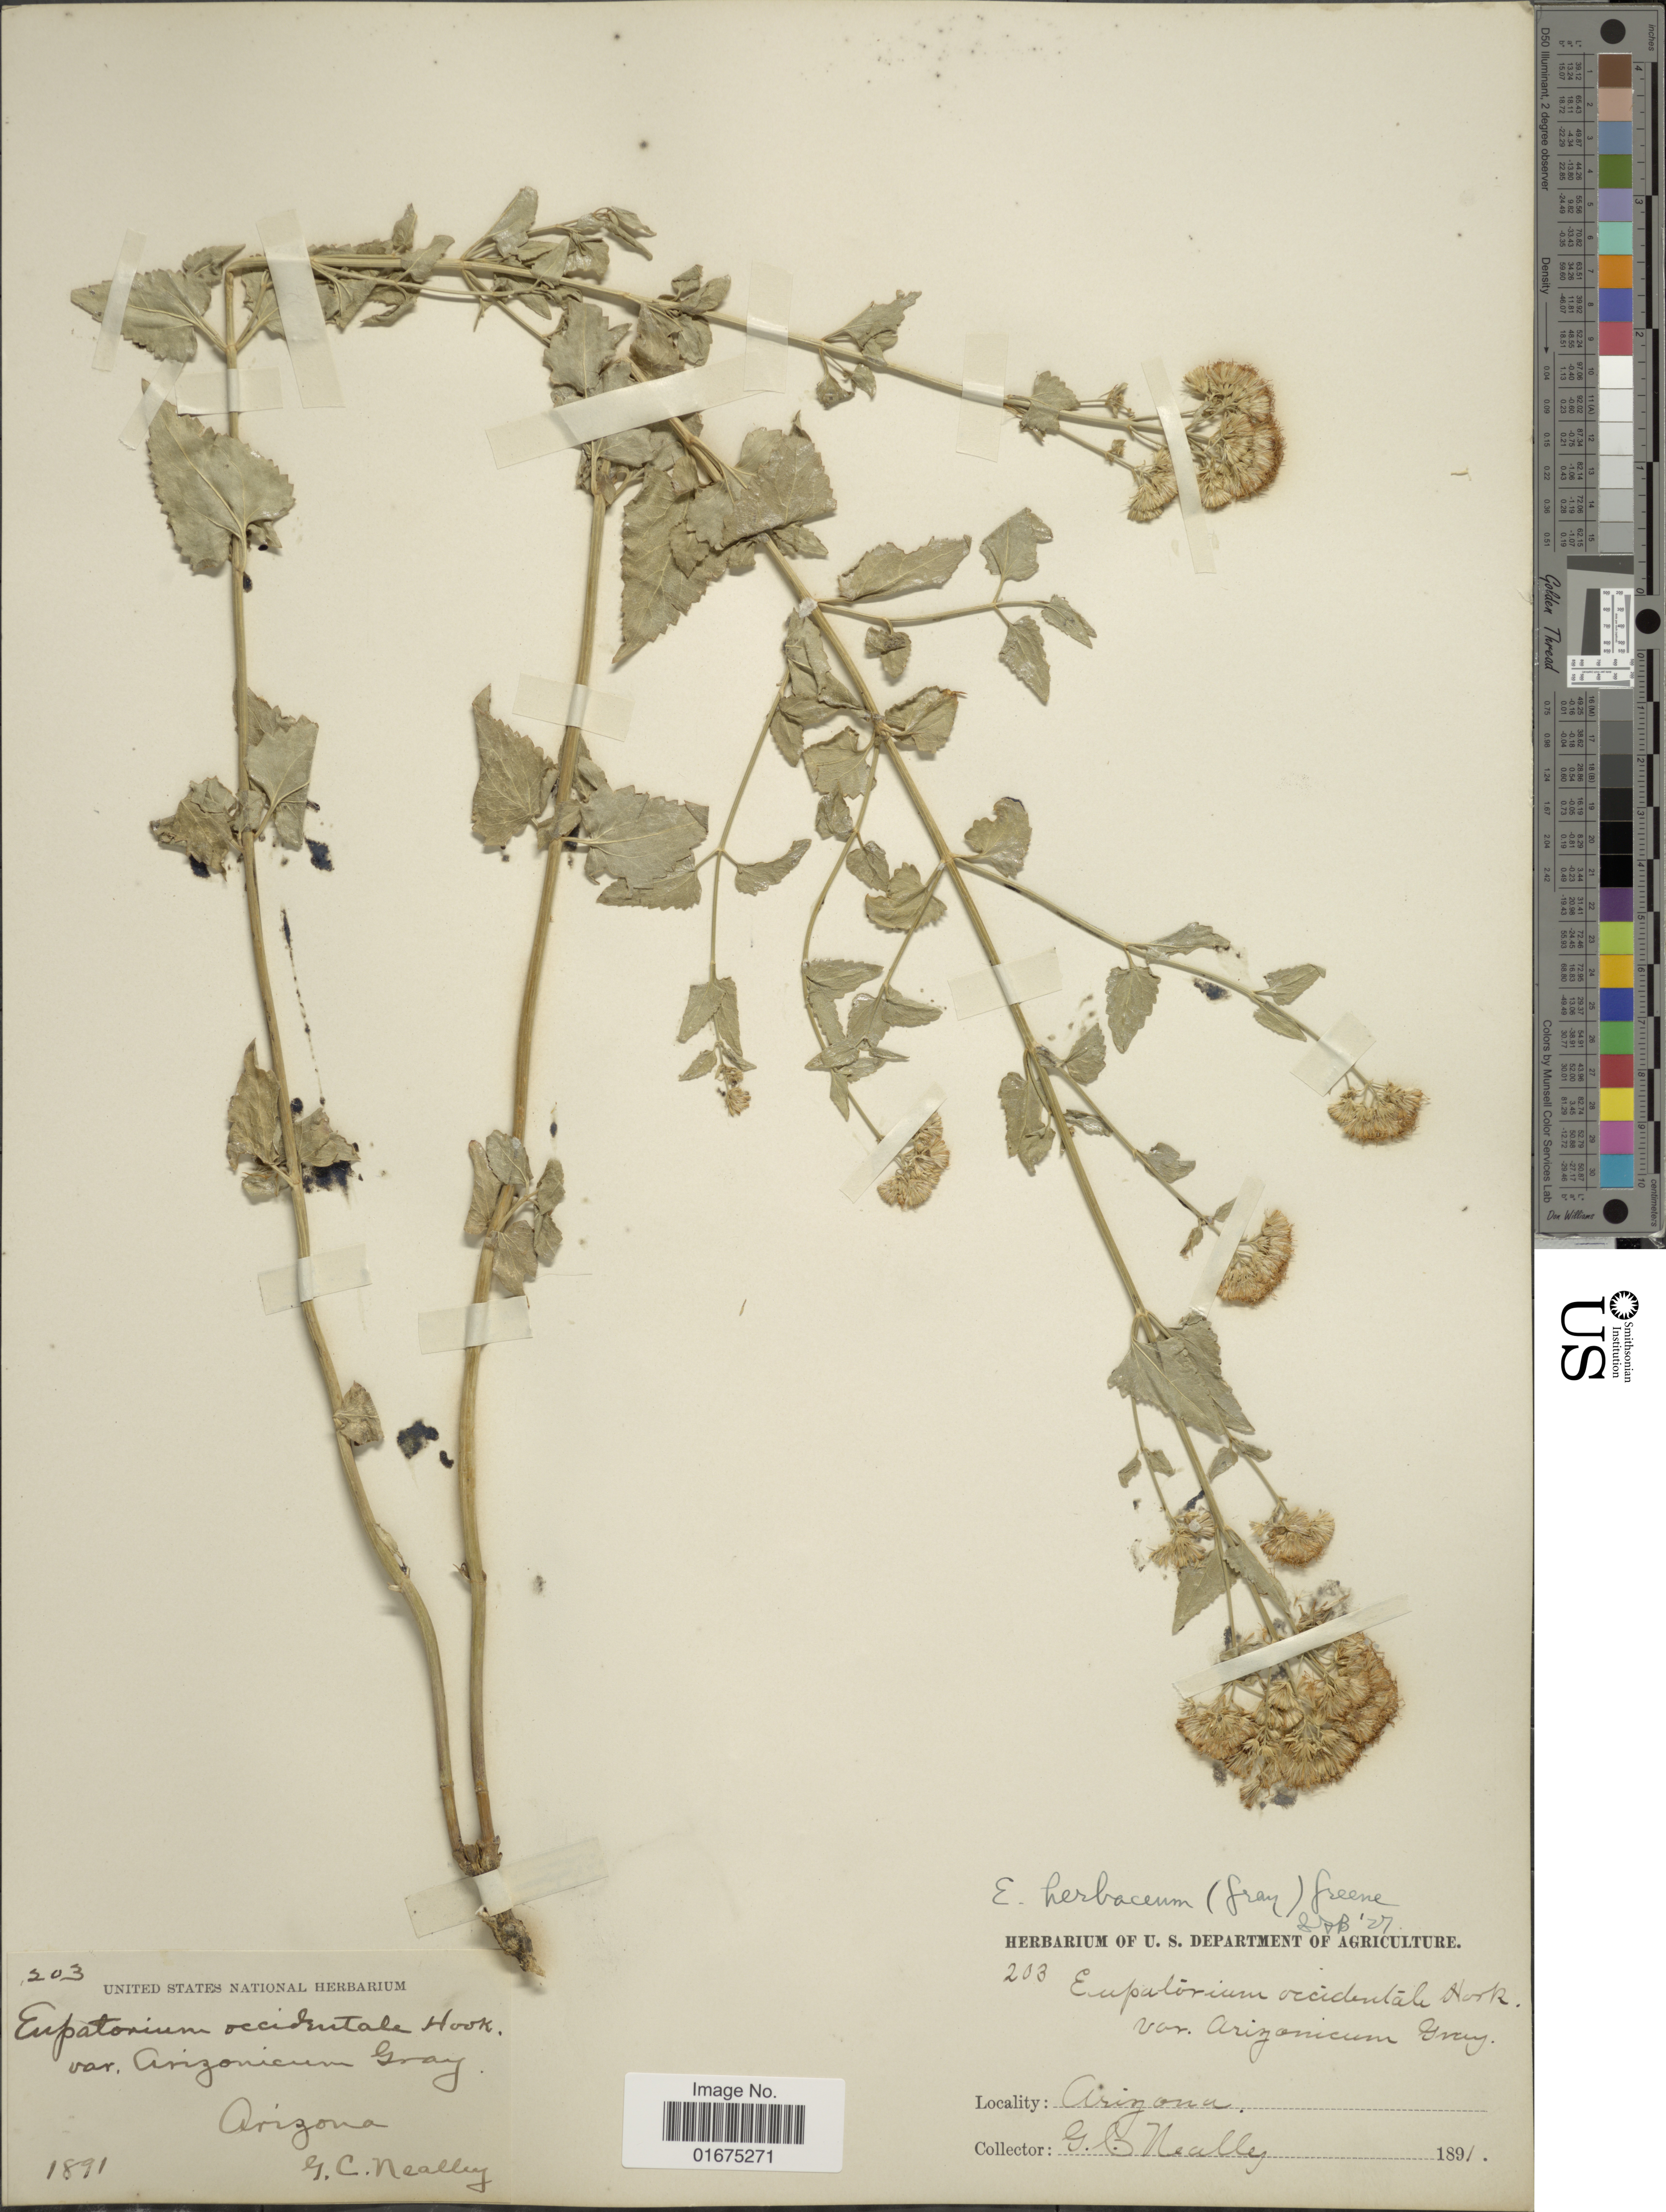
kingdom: Plantae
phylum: Tracheophyta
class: Magnoliopsida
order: Asterales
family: Asteraceae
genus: Ageratina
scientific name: Ageratina herbacea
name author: (A. Gray) R.M. King & H. Rob.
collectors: G. C. Nealley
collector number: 203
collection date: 1891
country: United States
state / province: Arizona